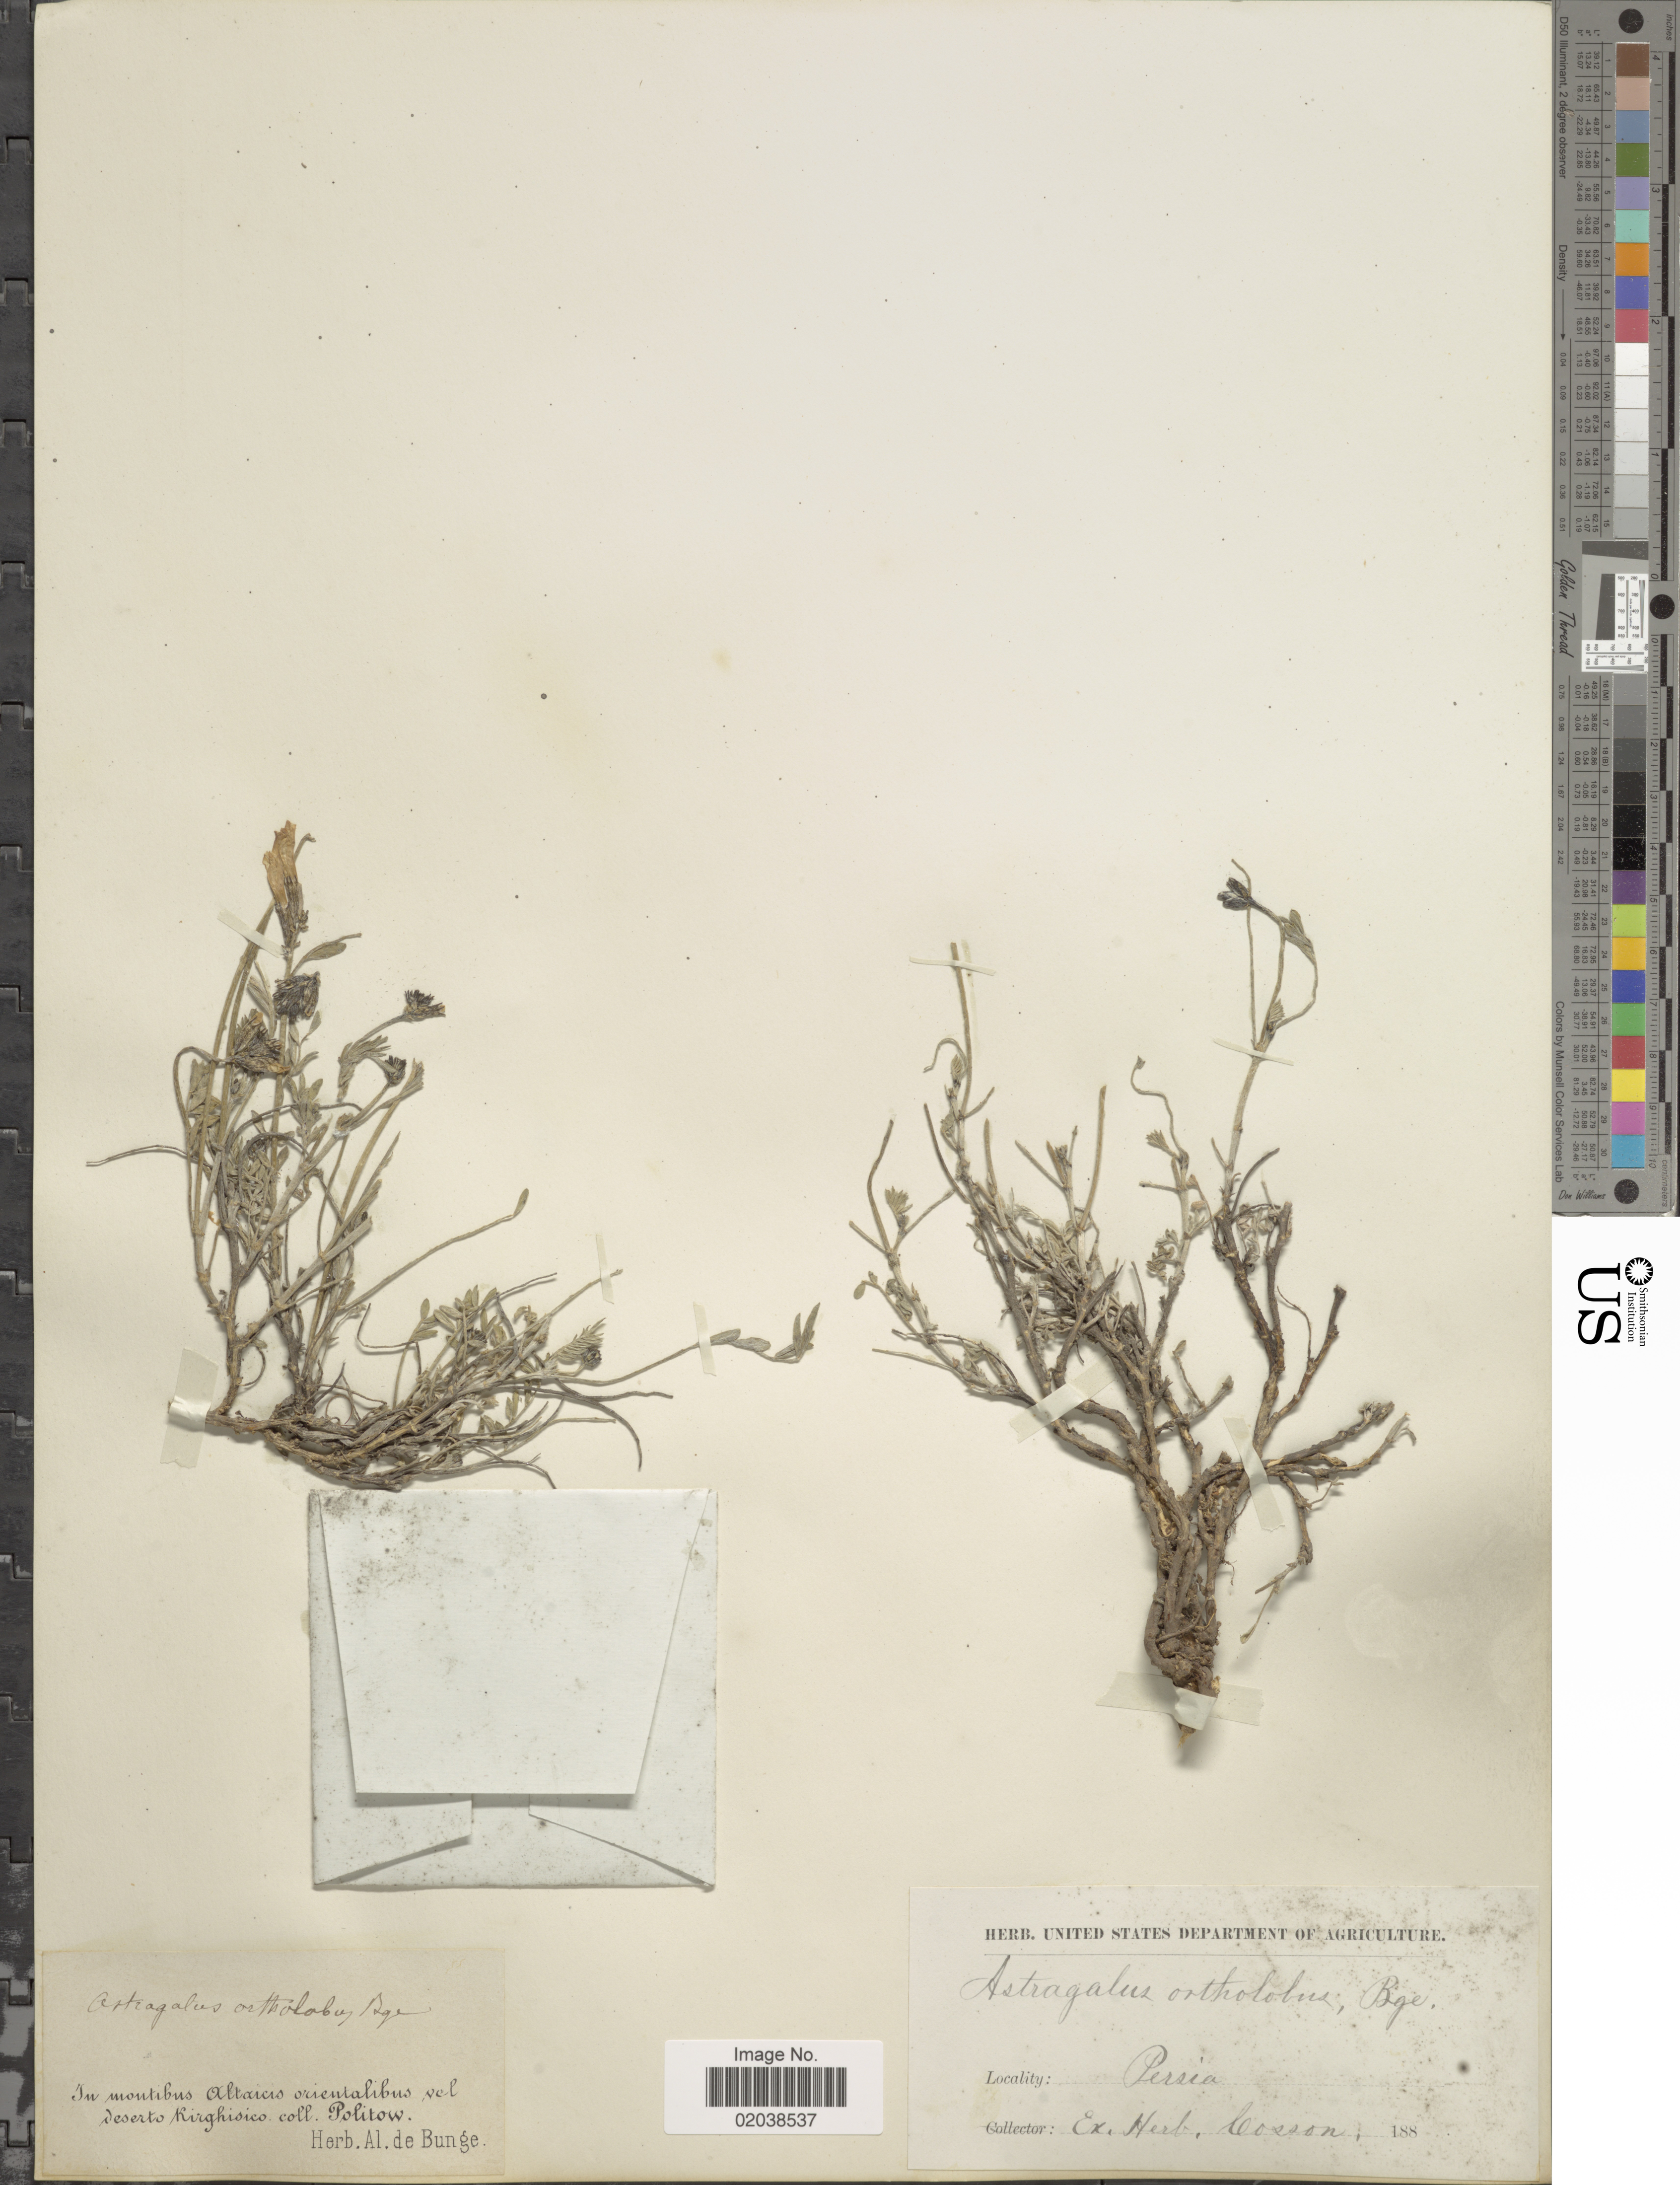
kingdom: Plantae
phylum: Tracheophyta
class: Magnoliopsida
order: Fabales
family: Fabaceae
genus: Astragalus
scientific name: Astragalus ortholobus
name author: Bunge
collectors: -. Politow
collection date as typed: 188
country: Iran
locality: Persia. In montibus Altaicis orientalibus vel deserto rirghisico [interpreted]